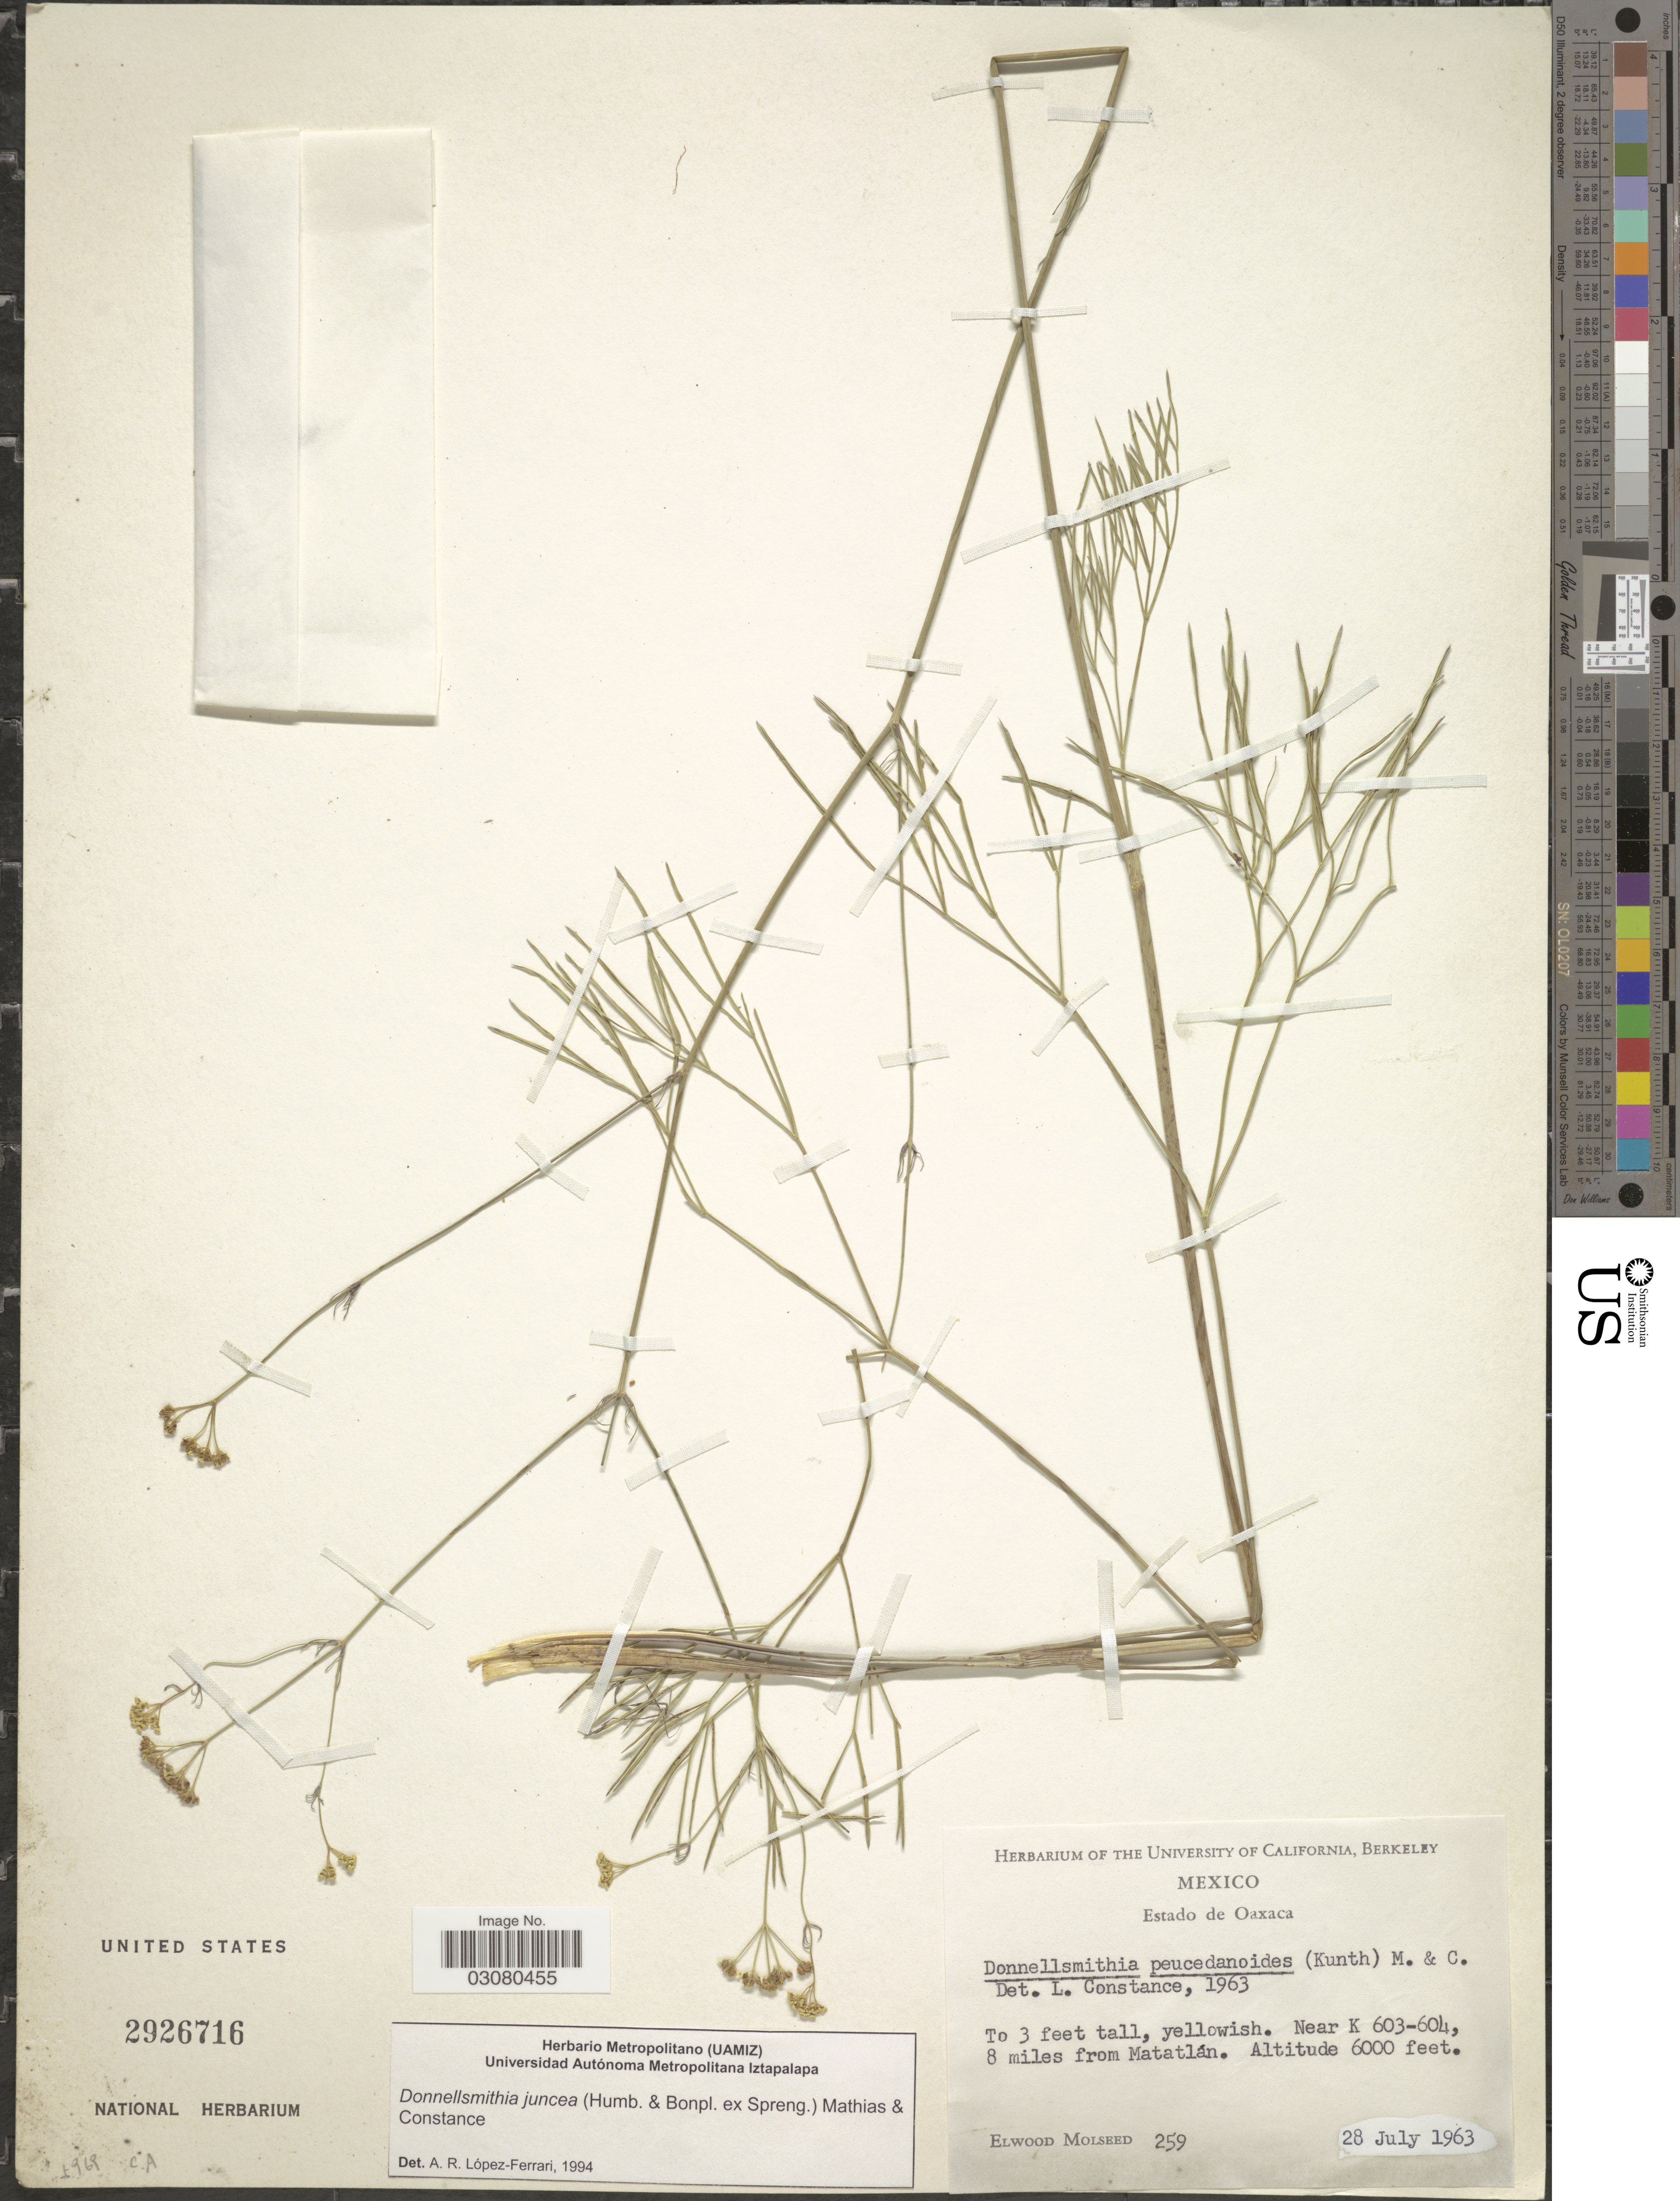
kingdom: Plantae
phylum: Tracheophyta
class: Magnoliopsida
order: Apiales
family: Apiaceae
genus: Donnellsmithia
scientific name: Donnellsmithia juncea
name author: (Humb. & Bonpl. ex Spreng.) Mathias & Constance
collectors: E. Molseed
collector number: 259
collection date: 1963-07-28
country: Mexico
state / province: Oaxaca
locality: Near K 603-604, 8 miles from Matatlán.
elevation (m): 1829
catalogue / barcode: US 2926716